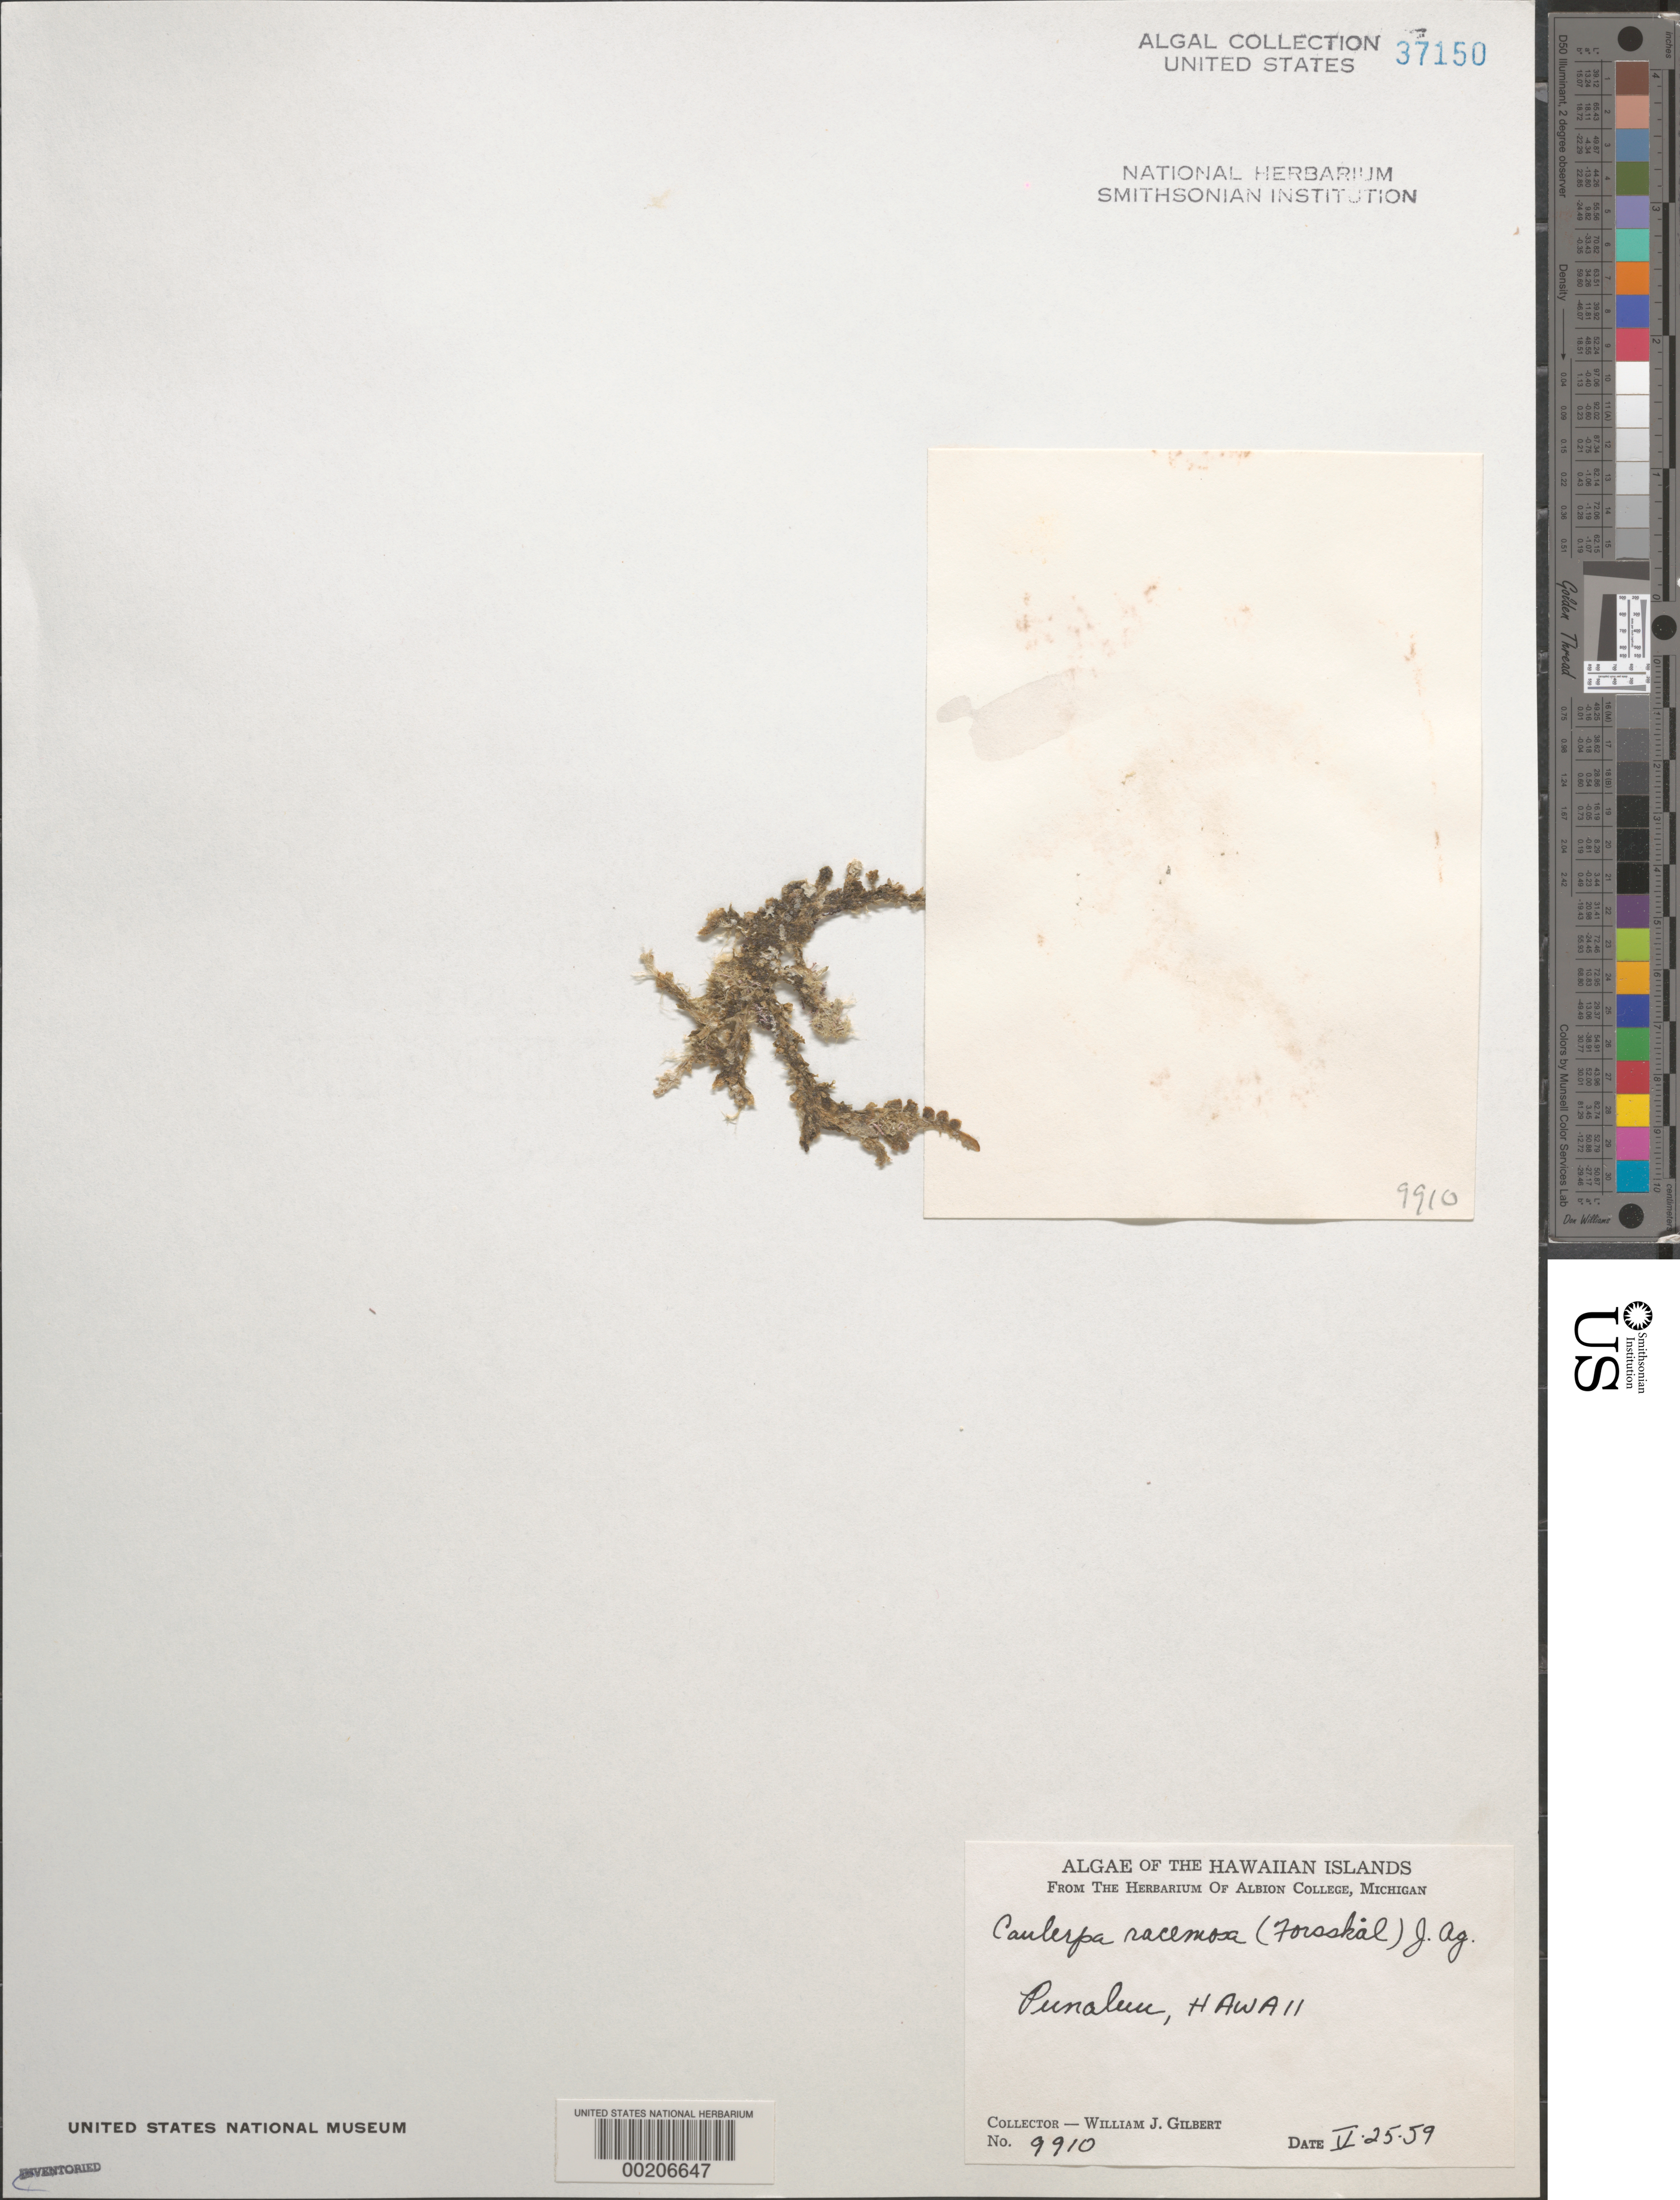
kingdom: Plantae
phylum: Chlorophyta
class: Ulvophyceae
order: Bryopsidales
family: Caulerpaceae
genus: Caulerpa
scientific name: Caulerpa racemosa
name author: (Forssk.) J. Agardh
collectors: W. J. Gilbert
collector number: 9910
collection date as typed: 25 May 1959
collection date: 1959-05-25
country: United States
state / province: Hawaii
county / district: Hawaii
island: Hawaii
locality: Punaluu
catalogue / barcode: US 37150